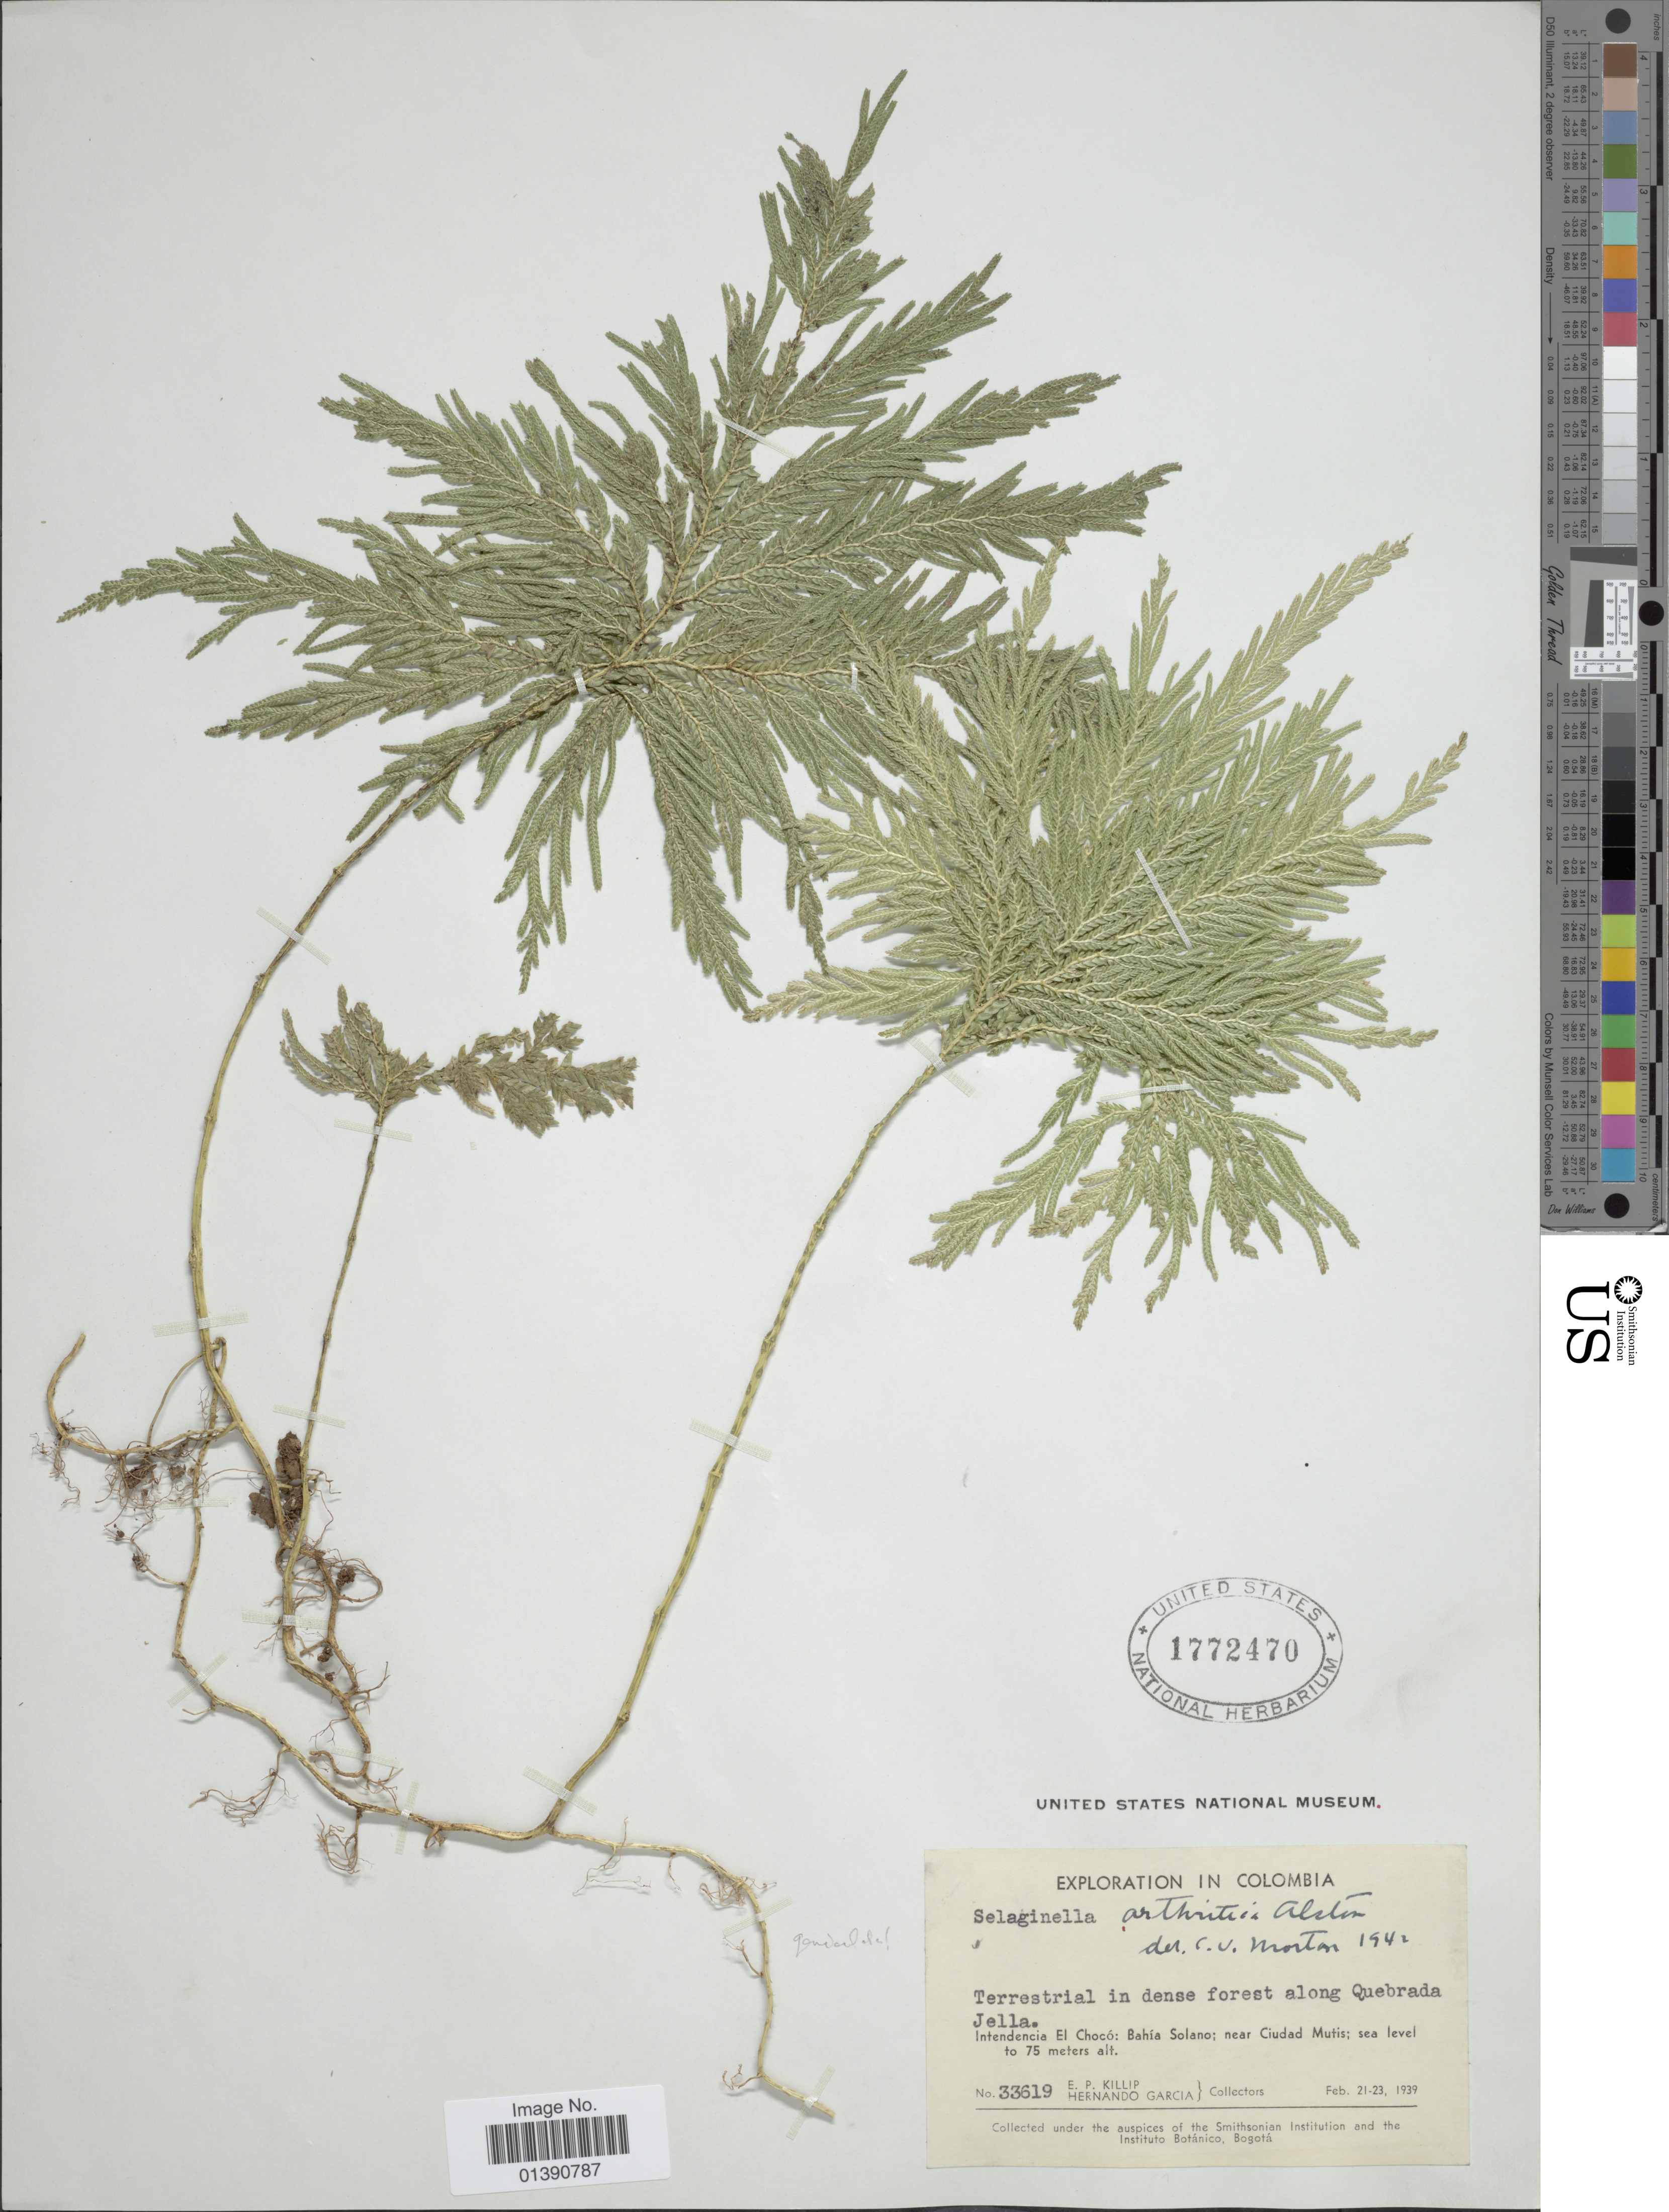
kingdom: Plantae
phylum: Tracheophyta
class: Lycopodiopsida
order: Selaginellales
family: Selaginellaceae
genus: Selaginella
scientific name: Selaginella geniculata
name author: (C. Presl) Spring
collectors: E. P. Killip & H. Garcia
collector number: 33619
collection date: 1939-02-21/1939-02-23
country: Colombia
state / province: Chocó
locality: Intendencia El Chocó: Bahia Solano: near Ciudad Mutis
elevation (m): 75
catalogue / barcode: US 1772470